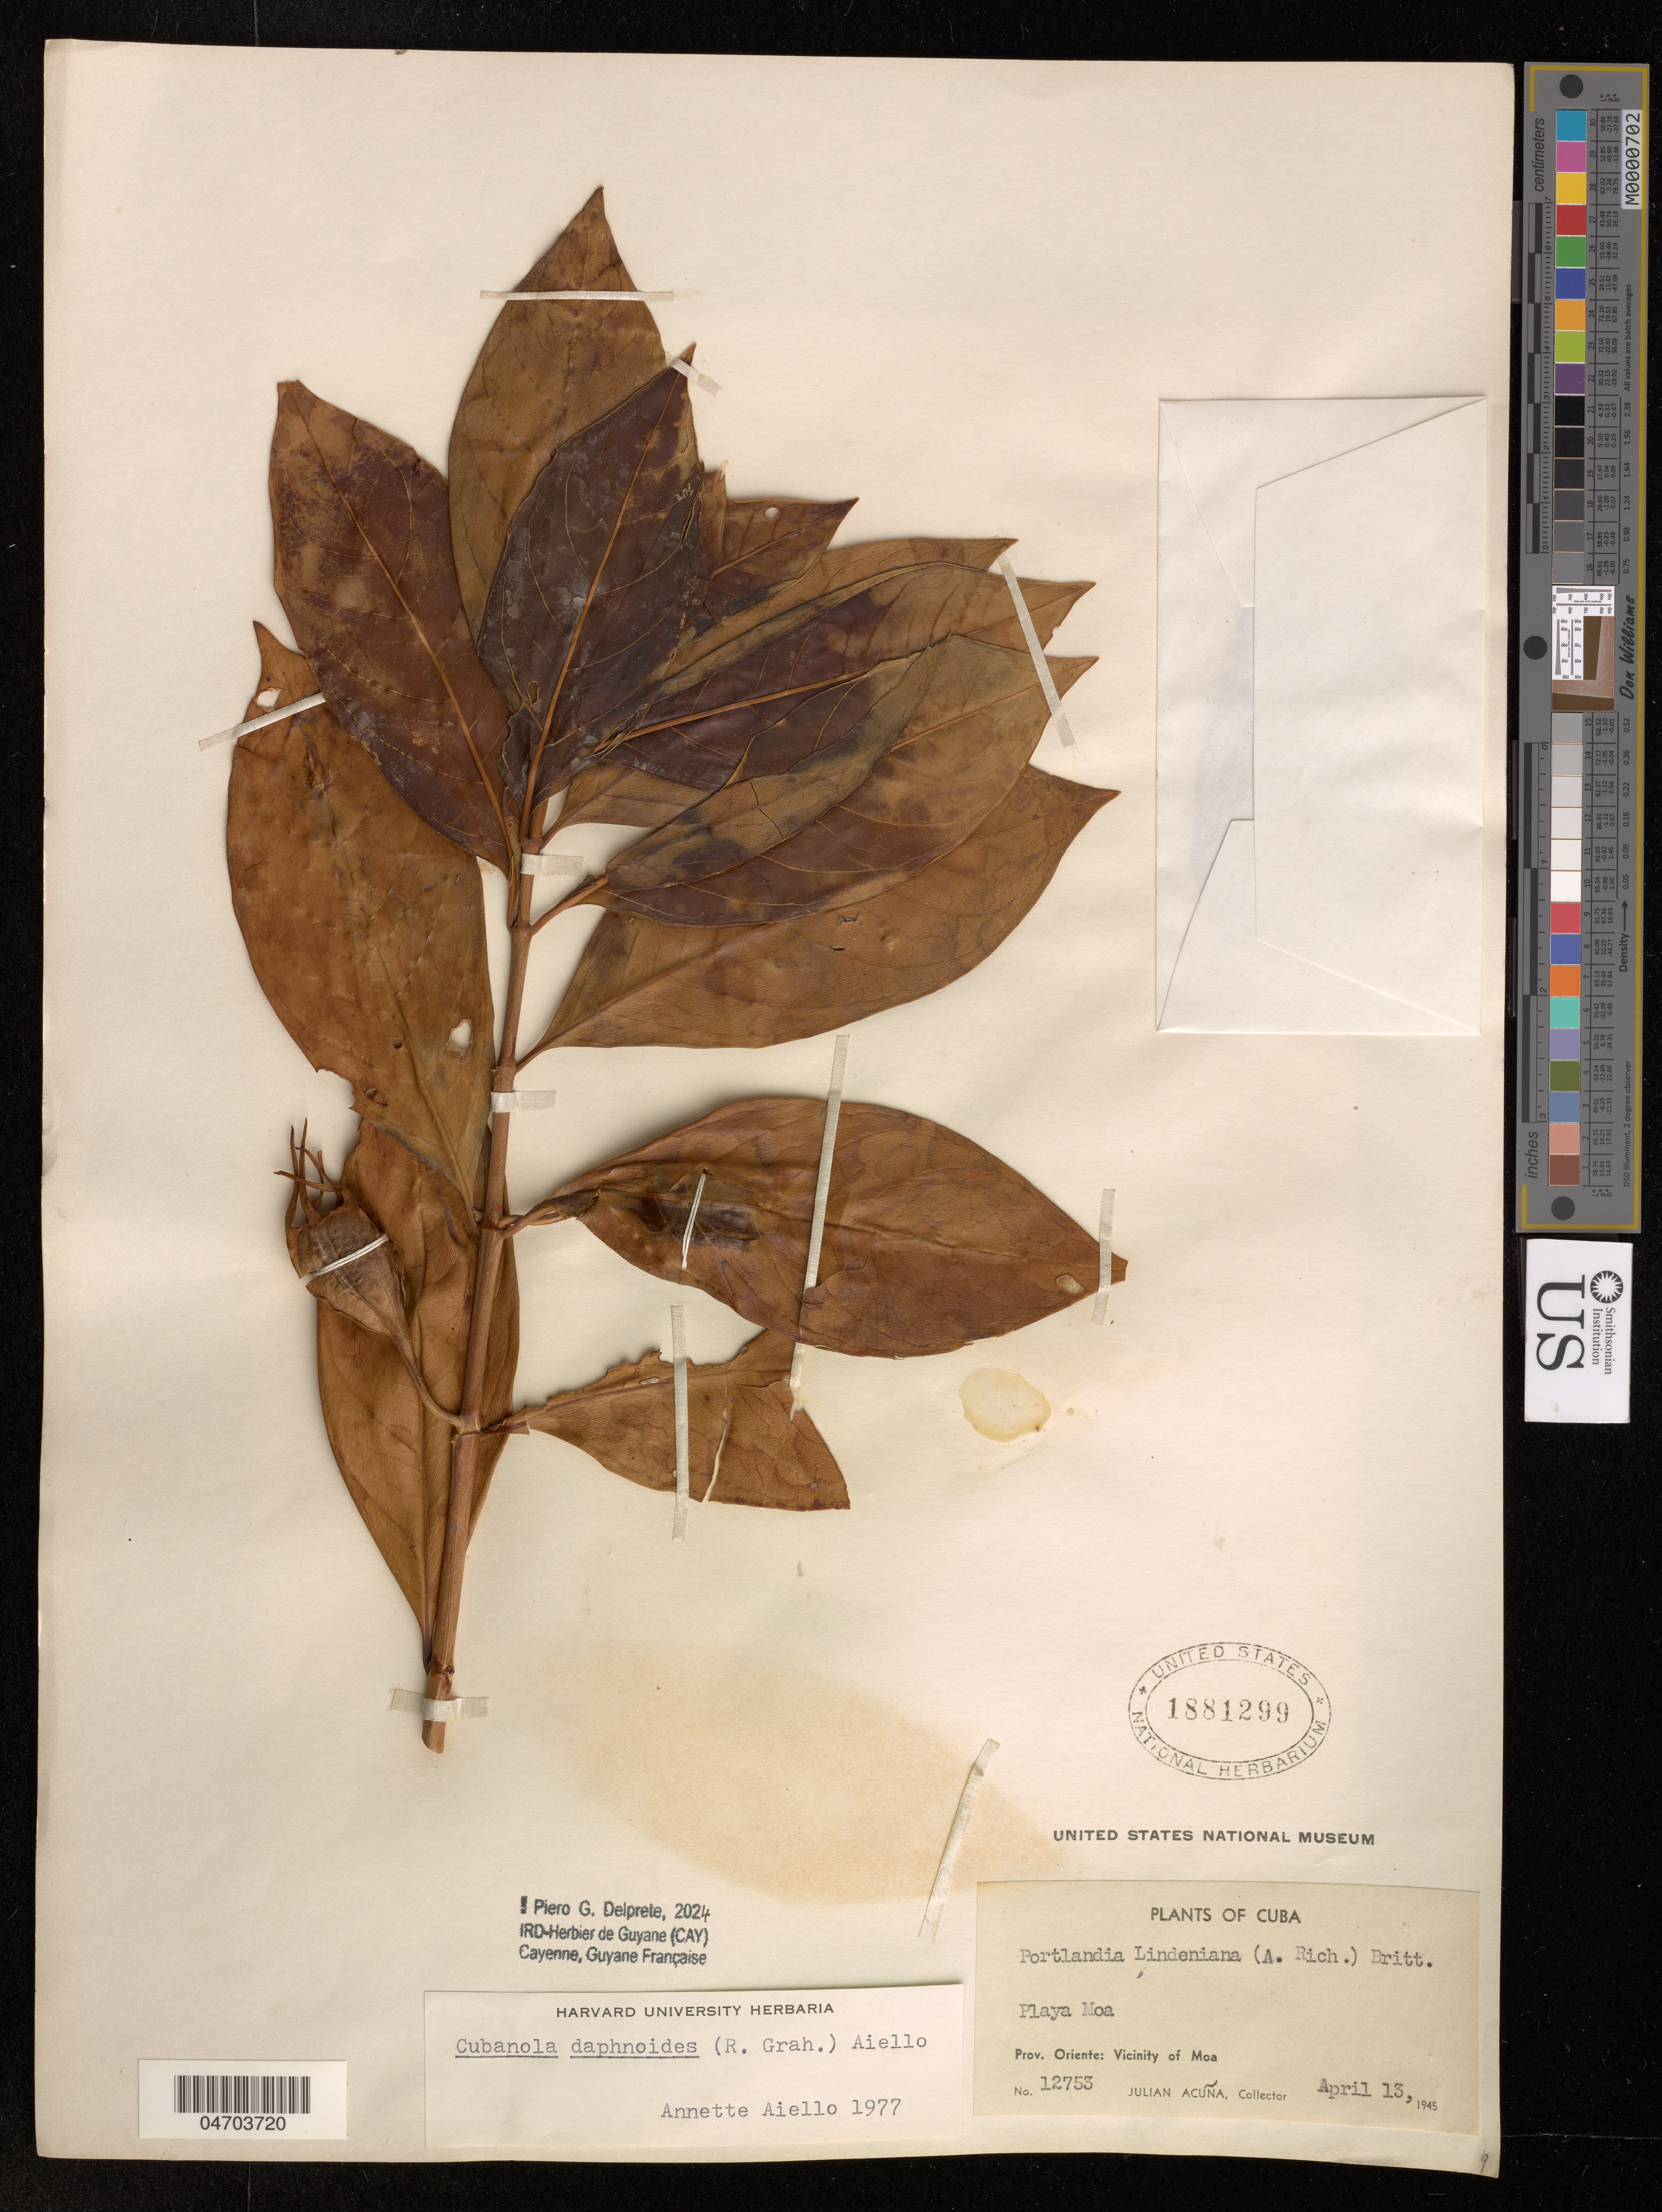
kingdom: Plantae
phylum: Tracheophyta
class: Magnoliopsida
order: Gentianales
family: Rubiaceae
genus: Cubanola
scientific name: Cubanola daphnoides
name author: (Graham) Aiello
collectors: J. Acuña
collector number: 12753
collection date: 1945-04-13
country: Cuba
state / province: Oriente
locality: Playa Moa. Vicinity of Moa.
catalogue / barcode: US 1881299